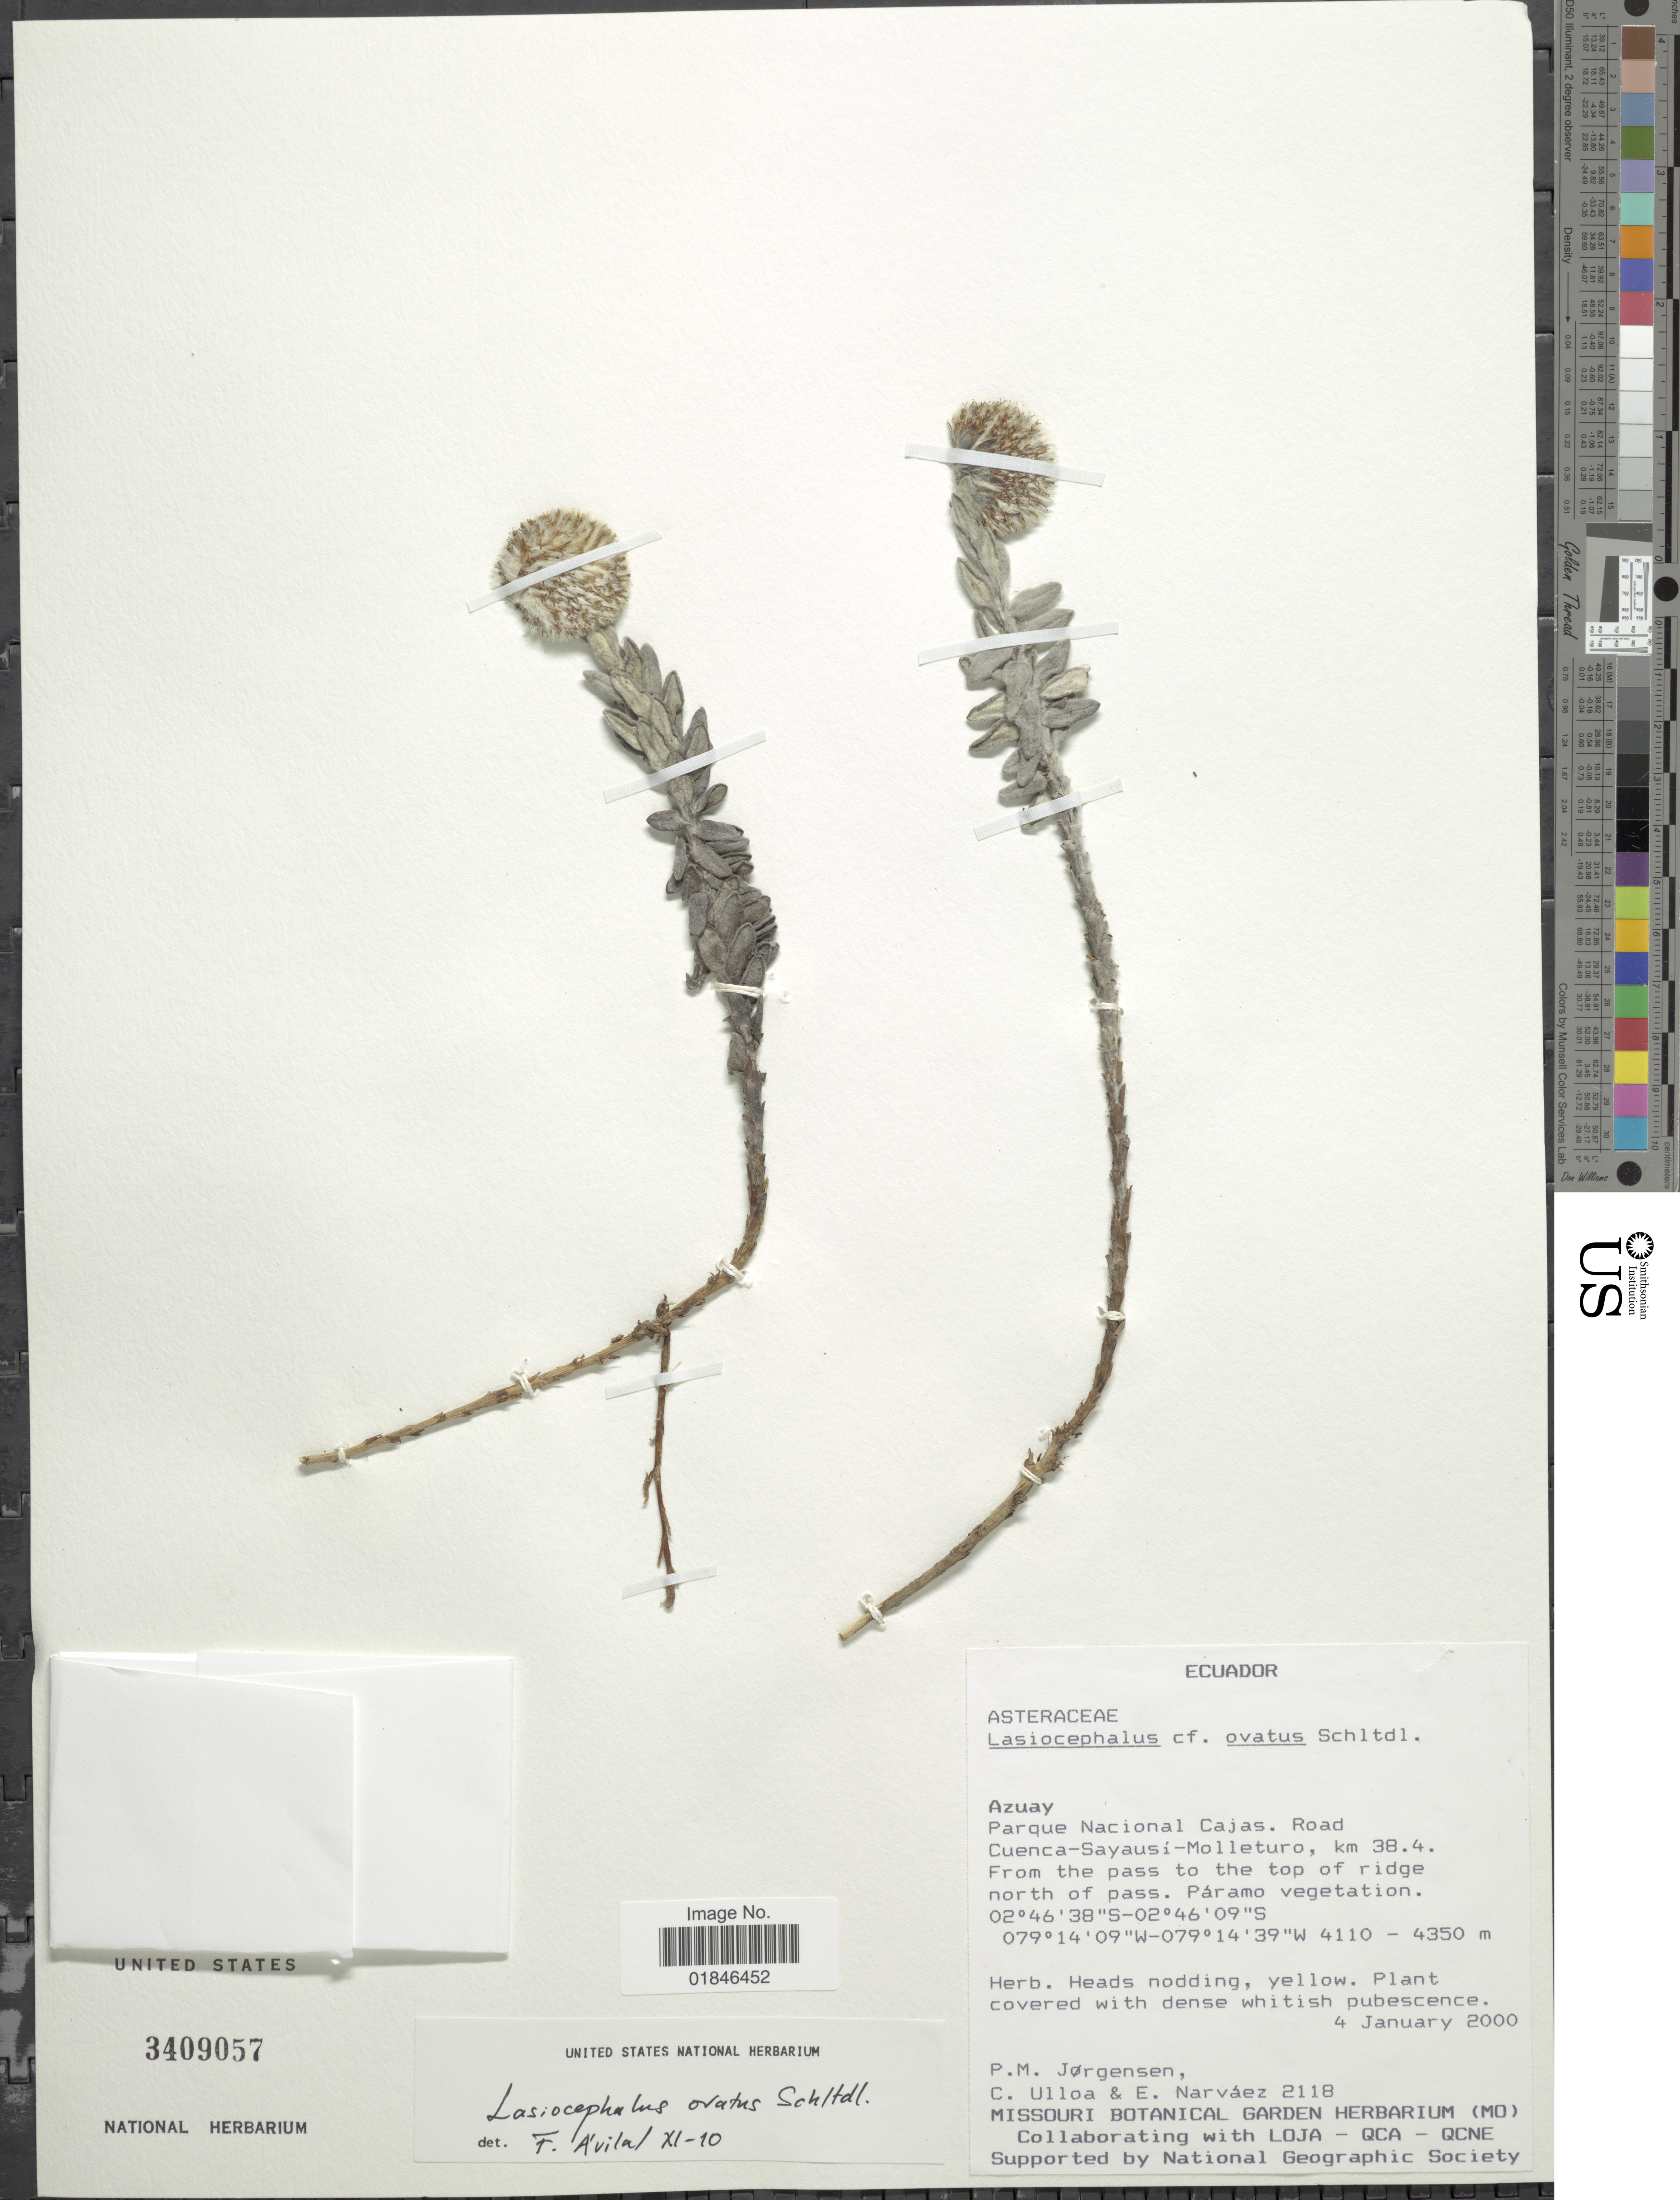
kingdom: Plantae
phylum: Tracheophyta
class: Magnoliopsida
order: Asterales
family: Asteraceae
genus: Senecio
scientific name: Senecio superparamensis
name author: Sklenár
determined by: Salomon, Luciana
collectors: P. Jørgensen, C. Ulloa & E. Narváez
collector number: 2118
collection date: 2000-01-04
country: Ecuador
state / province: Azuay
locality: Azuay, Parque Nacional Cajas. Road Cuenca-sayausi-Molleturo, km 38.4 From the pass to the top of ridge north of pass.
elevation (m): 4110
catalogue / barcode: US 3409057